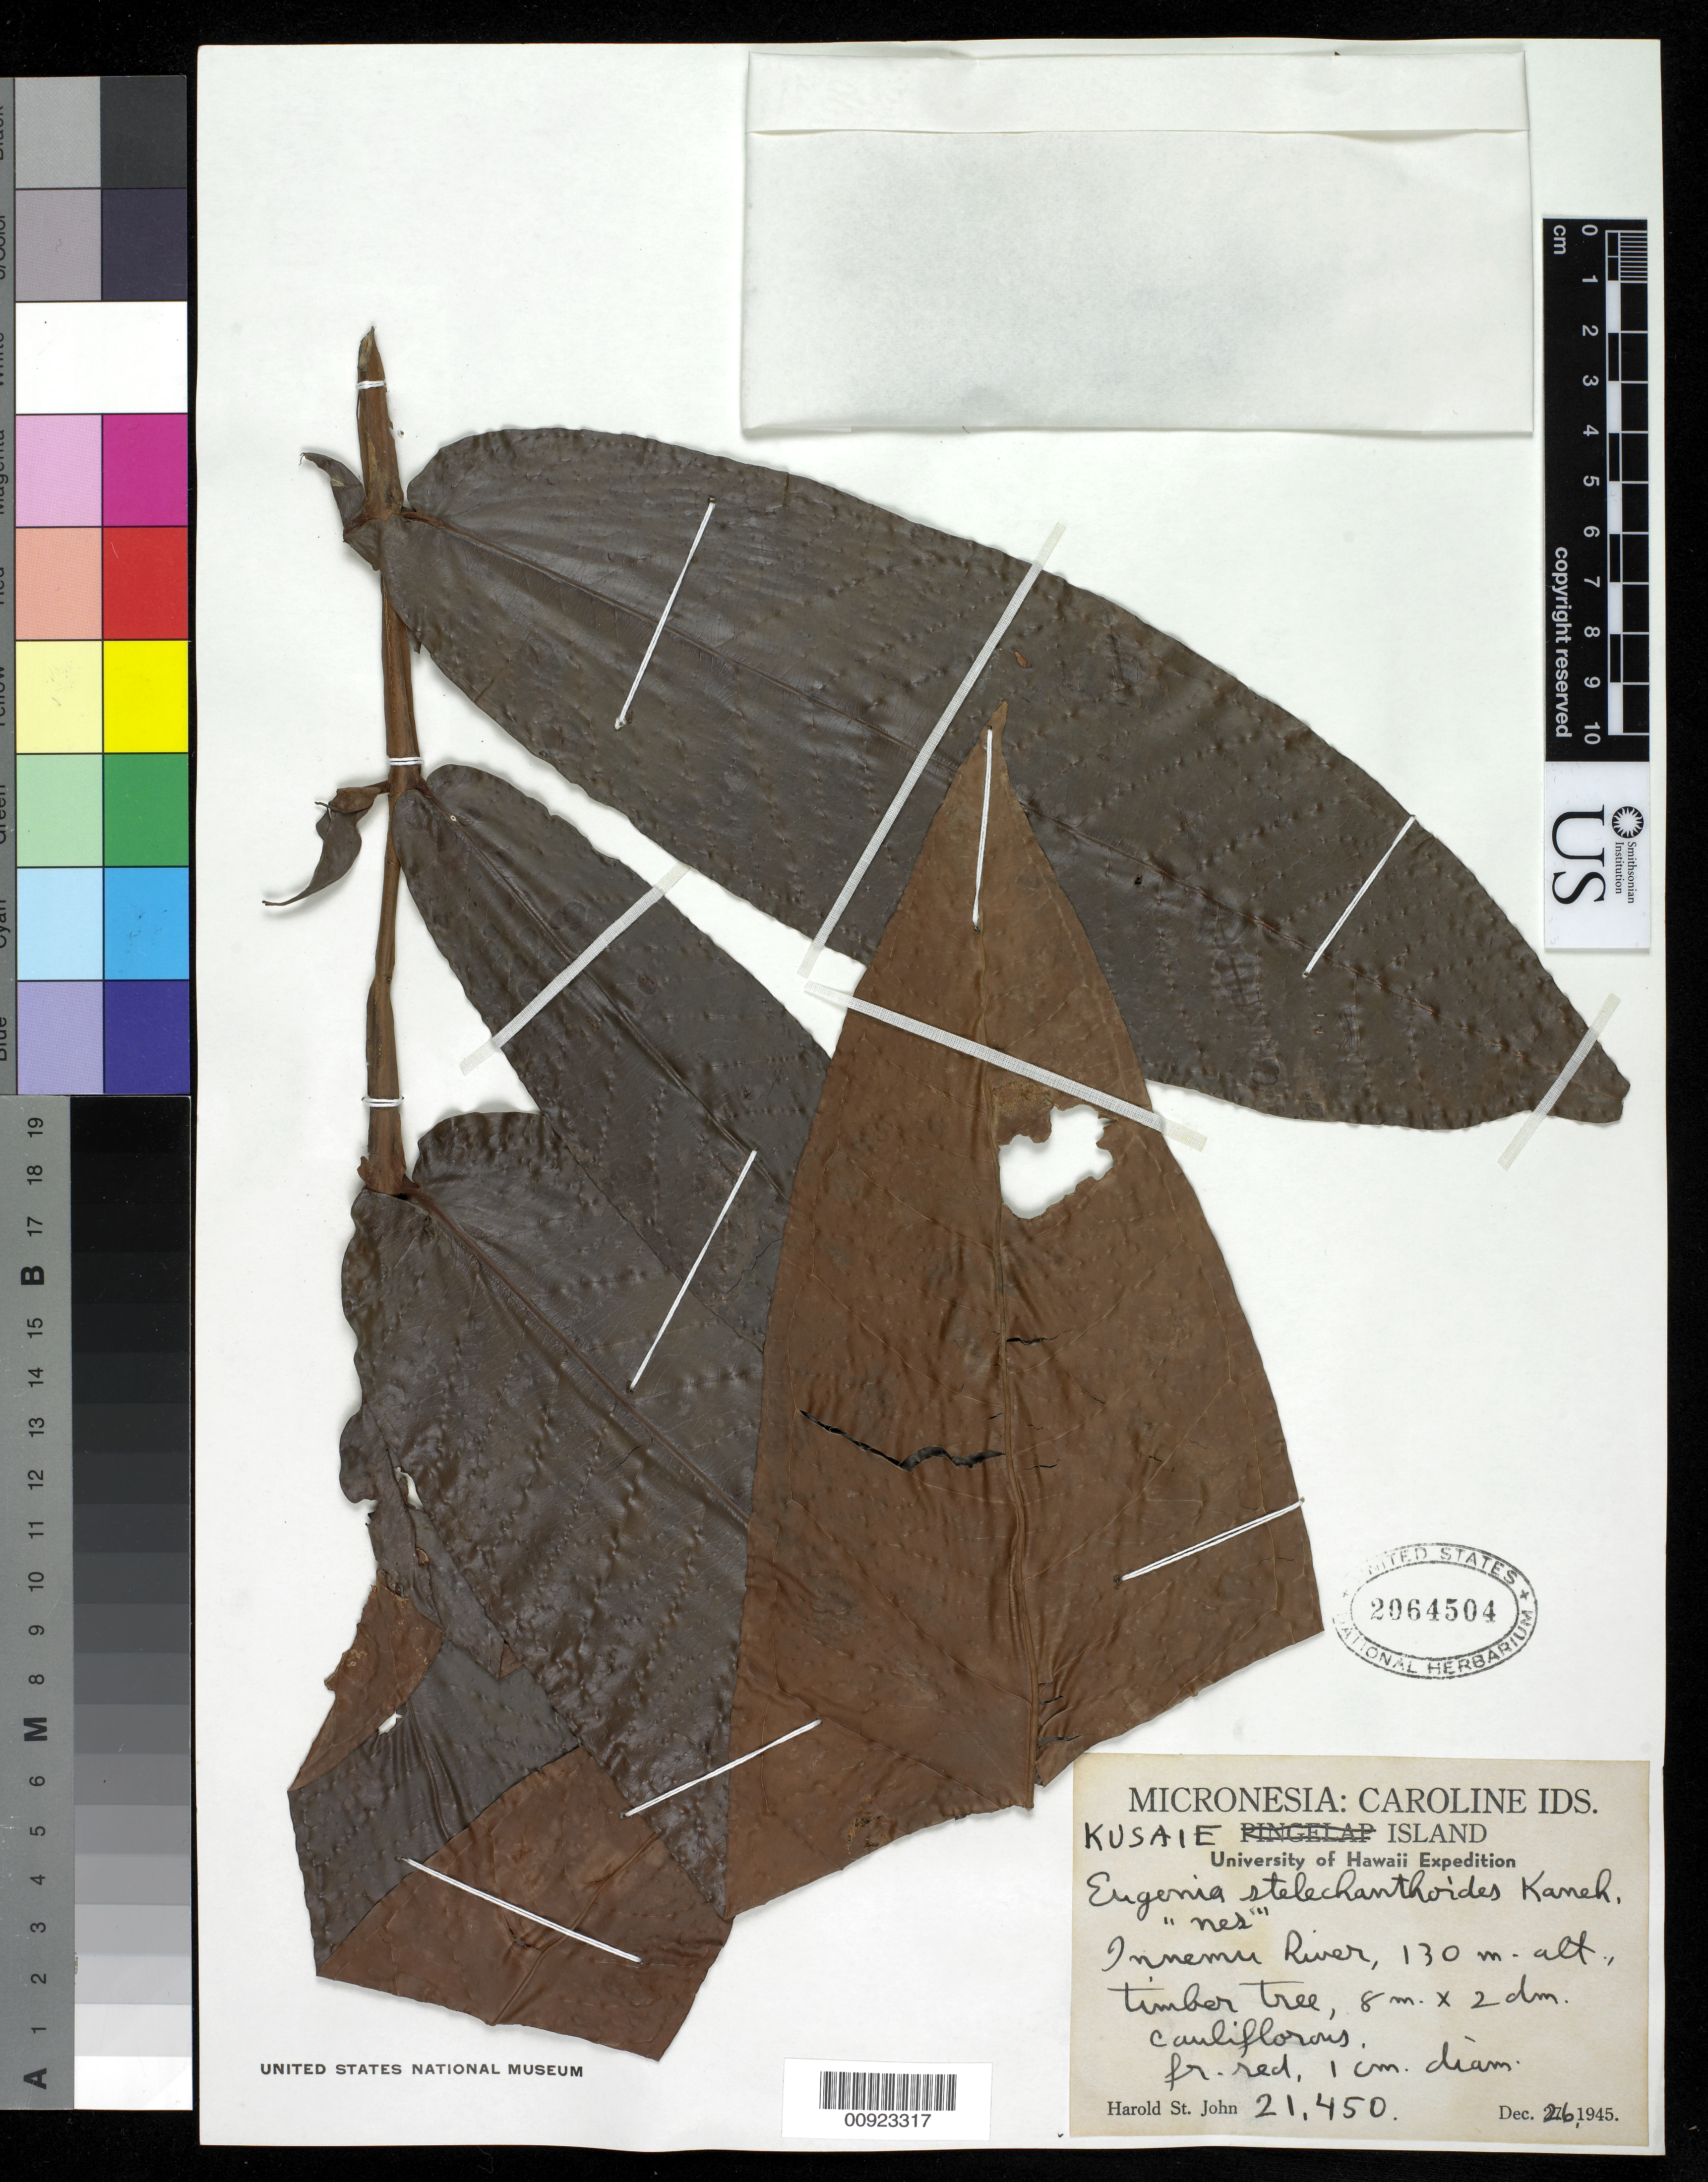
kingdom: Plantae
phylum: Tracheophyta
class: Magnoliopsida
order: Myrtales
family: Myrtaceae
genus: Syzygium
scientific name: Syzygium stelechanthoides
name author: (Kaneh.) M.W. Tornab. & W.L. Wagner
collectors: H. St. John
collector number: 21450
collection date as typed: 26 Dec 1945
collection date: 1945-12-26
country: Micronesia, Federated States of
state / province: Kosrae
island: Kosrae [Kusaie]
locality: Innemu River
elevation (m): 130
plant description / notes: Cited by Byng et al., Phytotaxa 427(2): 124. 2019.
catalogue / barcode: US 2064504